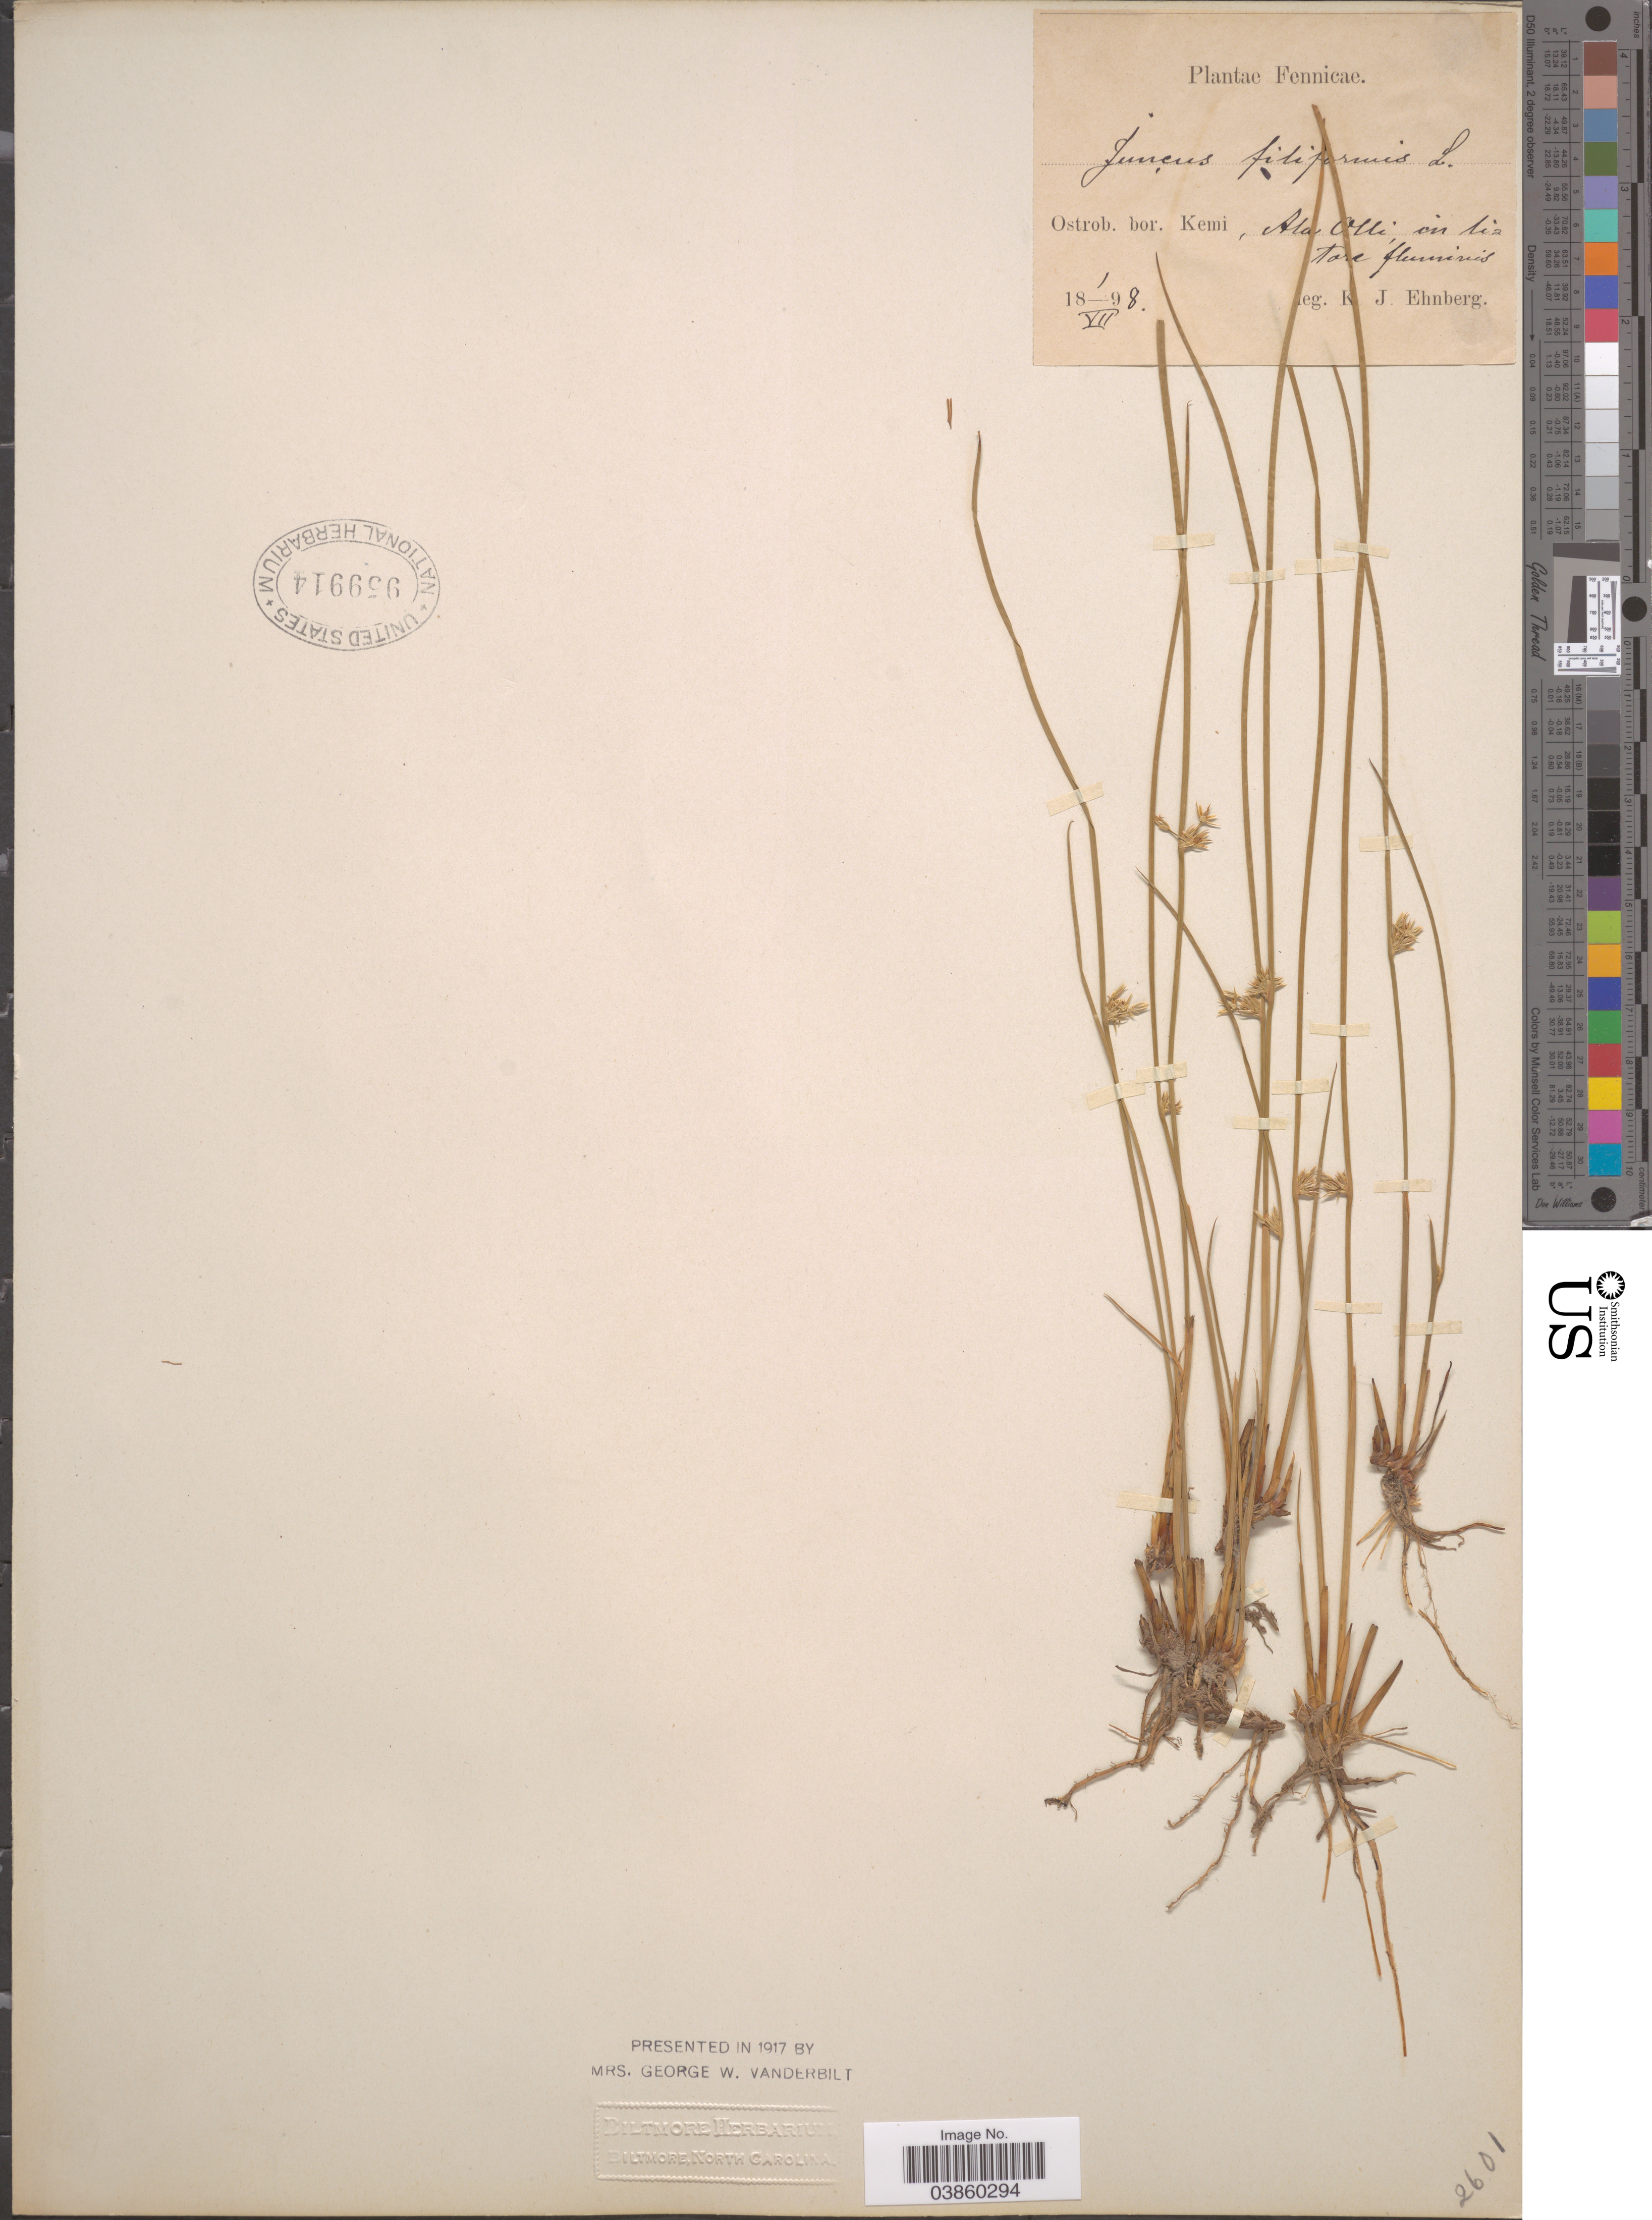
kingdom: Plantae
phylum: Tracheophyta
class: Liliopsida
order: Poales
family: Juncaceae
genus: Juncus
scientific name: Juncus filiformis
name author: L.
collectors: K. Ehnberg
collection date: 1898-07-01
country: Finland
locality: Fennicae. Ostrob. bor. Kemi, Ala Olli, on tia tore fluminis.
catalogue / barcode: US 959914